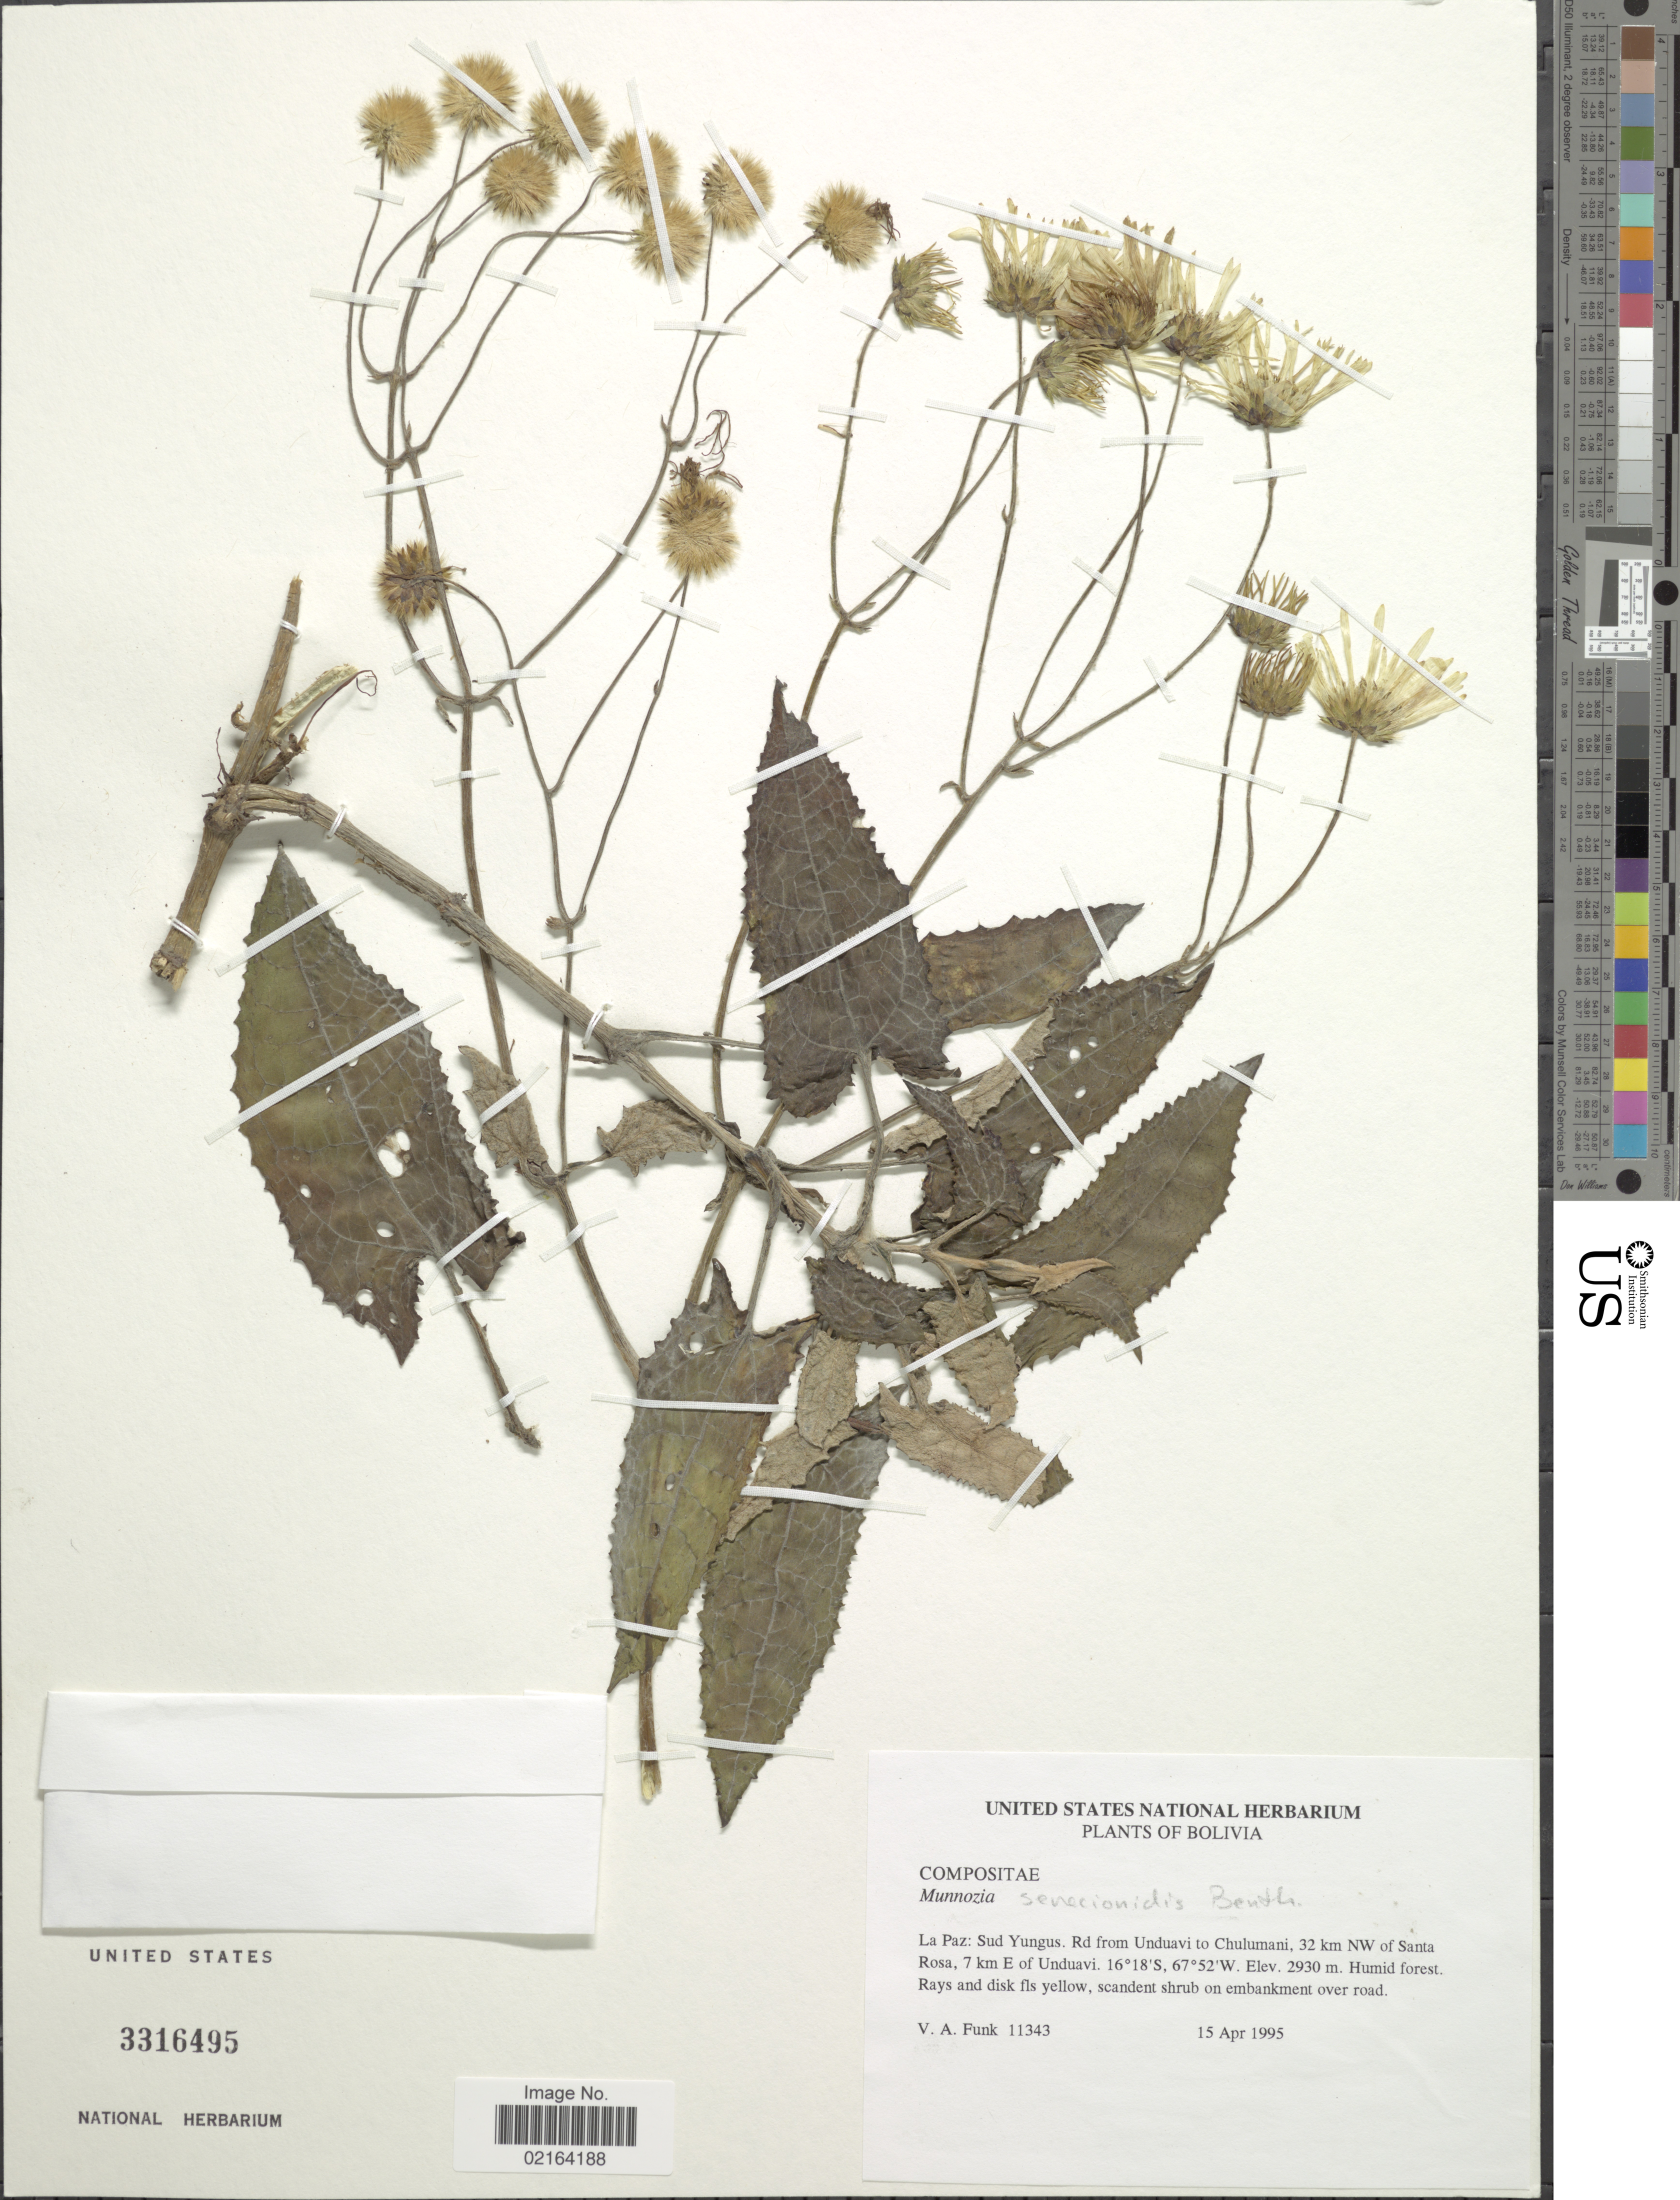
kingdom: Plantae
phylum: Tracheophyta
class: Magnoliopsida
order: Asterales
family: Asteraceae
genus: Munnozia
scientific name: Munnozia senecionidis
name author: Benth.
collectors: V. Funk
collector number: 11343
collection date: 1995-04-15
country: Bolivia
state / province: La Paz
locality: La Paz: Sud Yungas, Rd from Unduavi to Chulumani, 32 km NW of Santa Rosa, 7 km E of Unduavi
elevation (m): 2930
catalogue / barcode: US 3316495